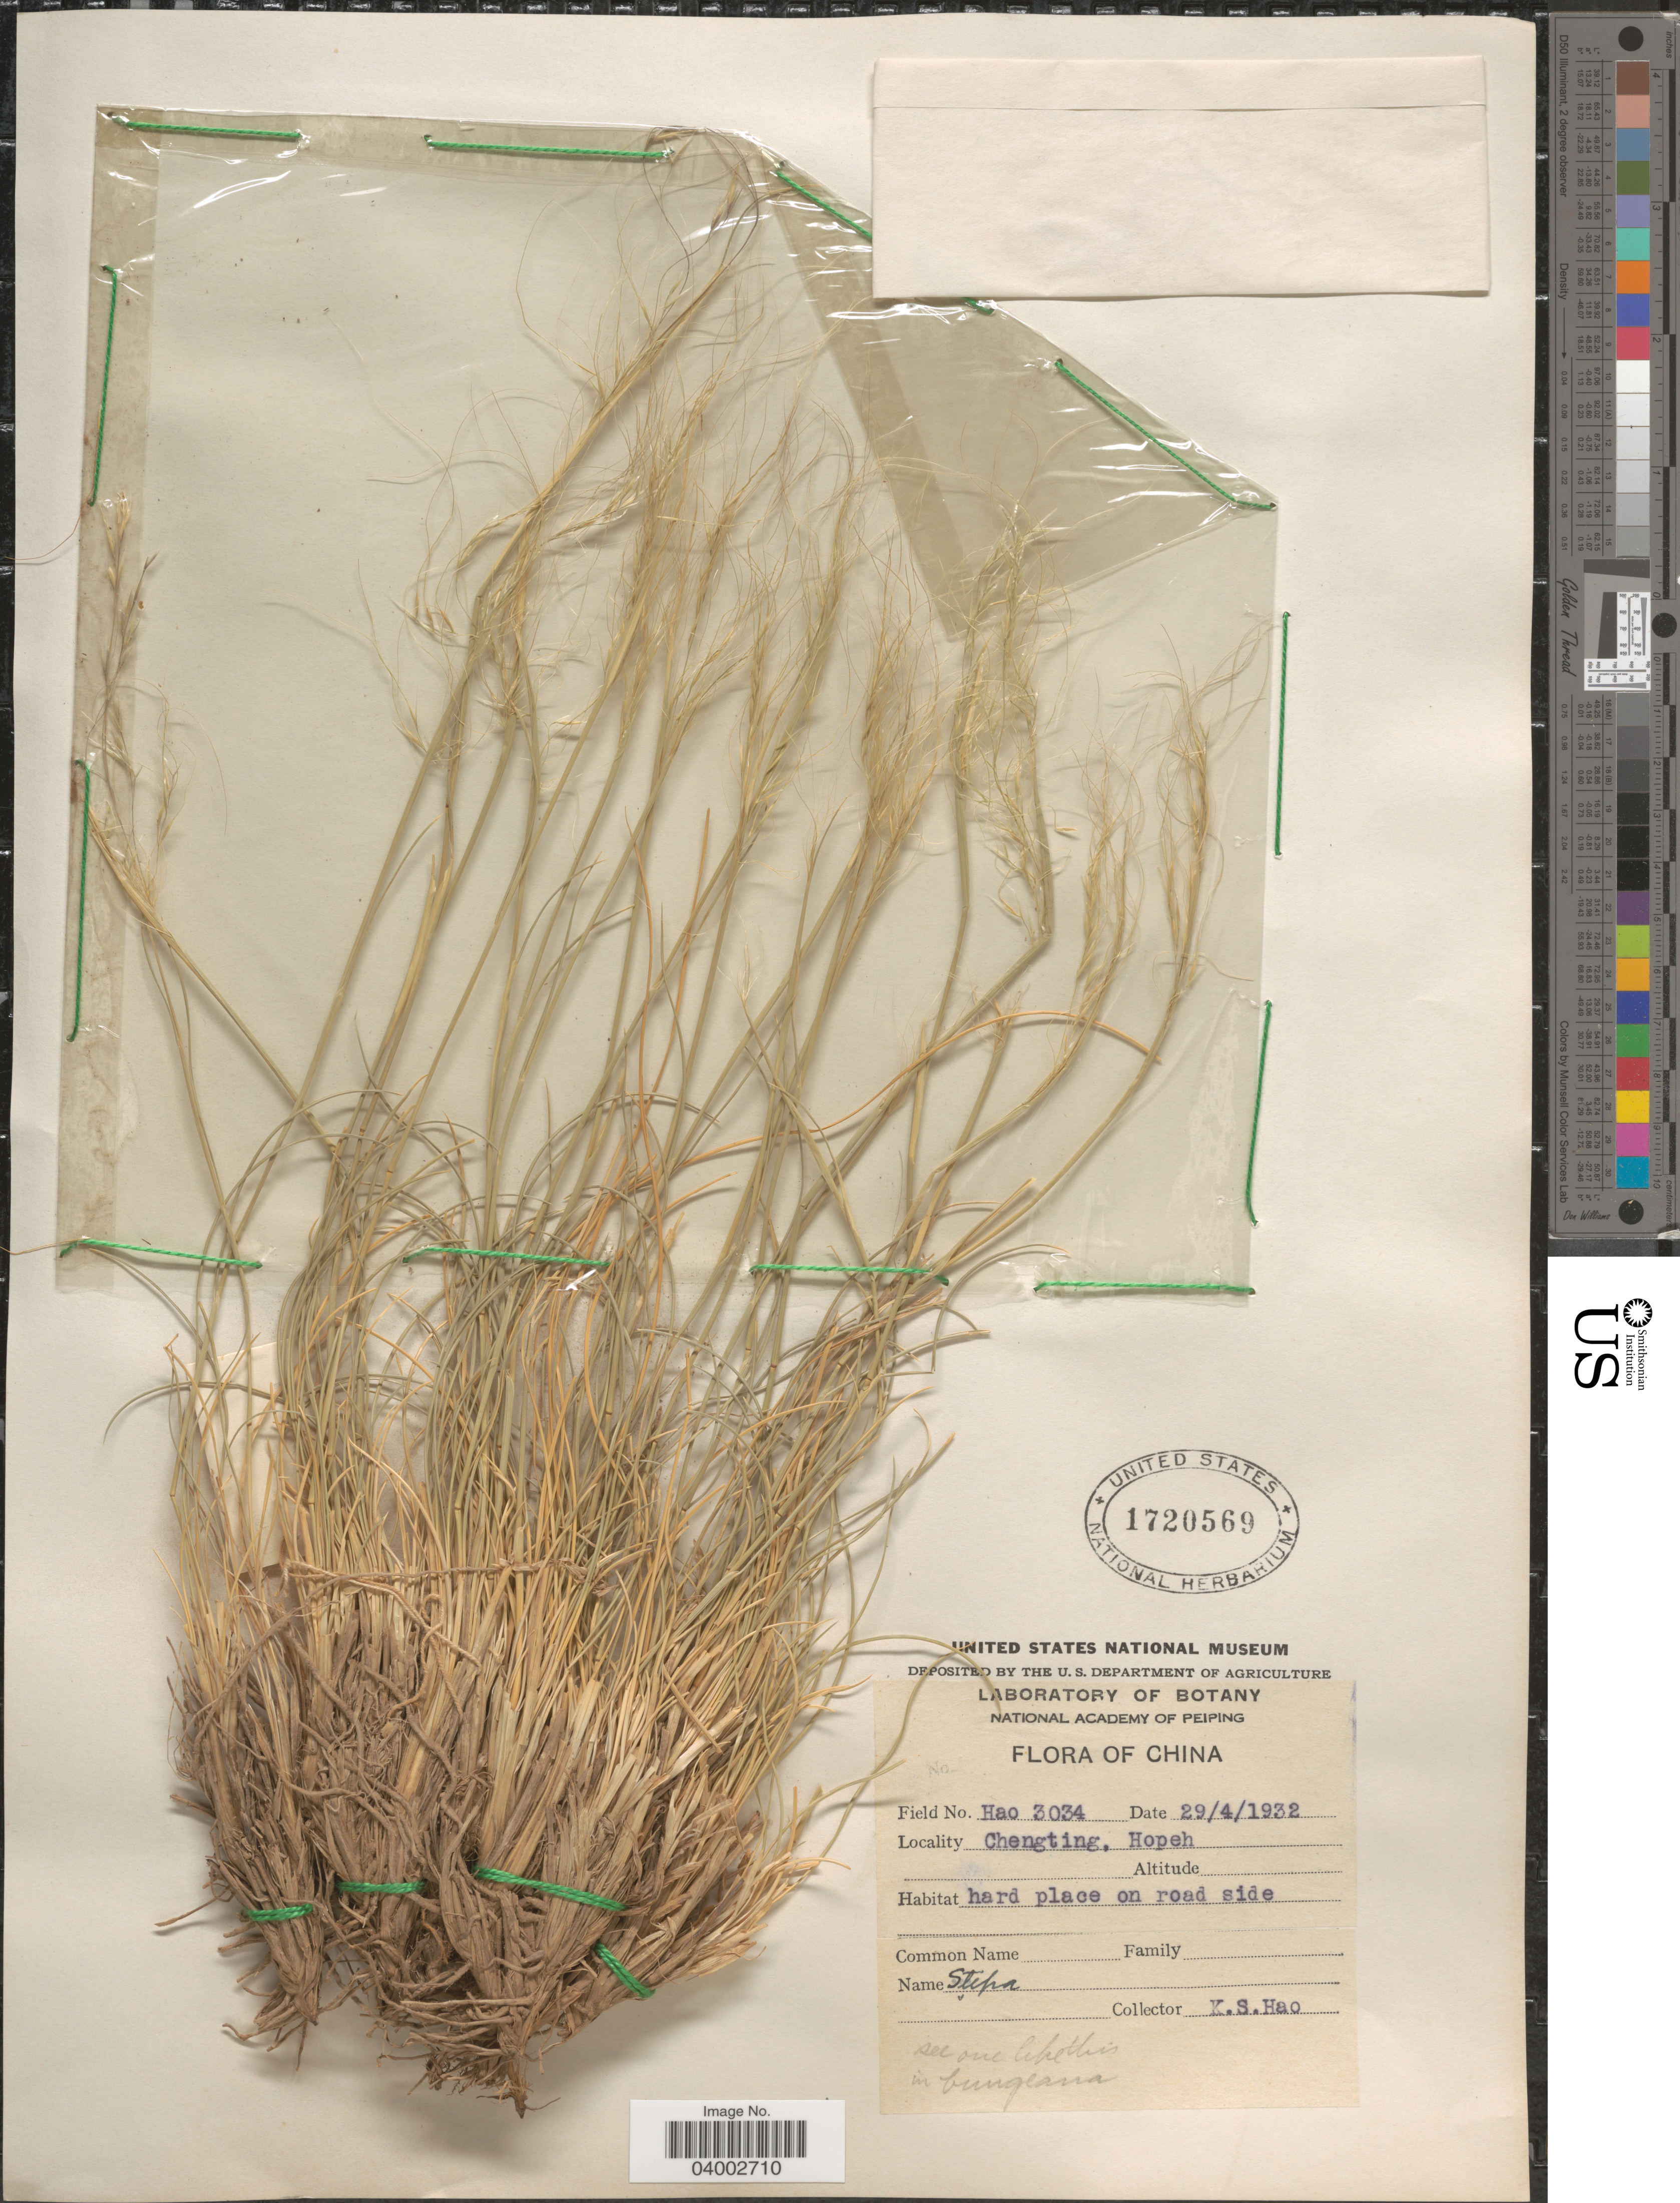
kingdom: Plantae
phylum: Tracheophyta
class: Liliopsida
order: Poales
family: Poaceae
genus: Stipa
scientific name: Stipa bungeana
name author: Trin.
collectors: K. S. Hao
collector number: Hao 3034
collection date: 1932-04-29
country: China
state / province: Hebei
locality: Chengting, Hopeh.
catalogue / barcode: US 1720569